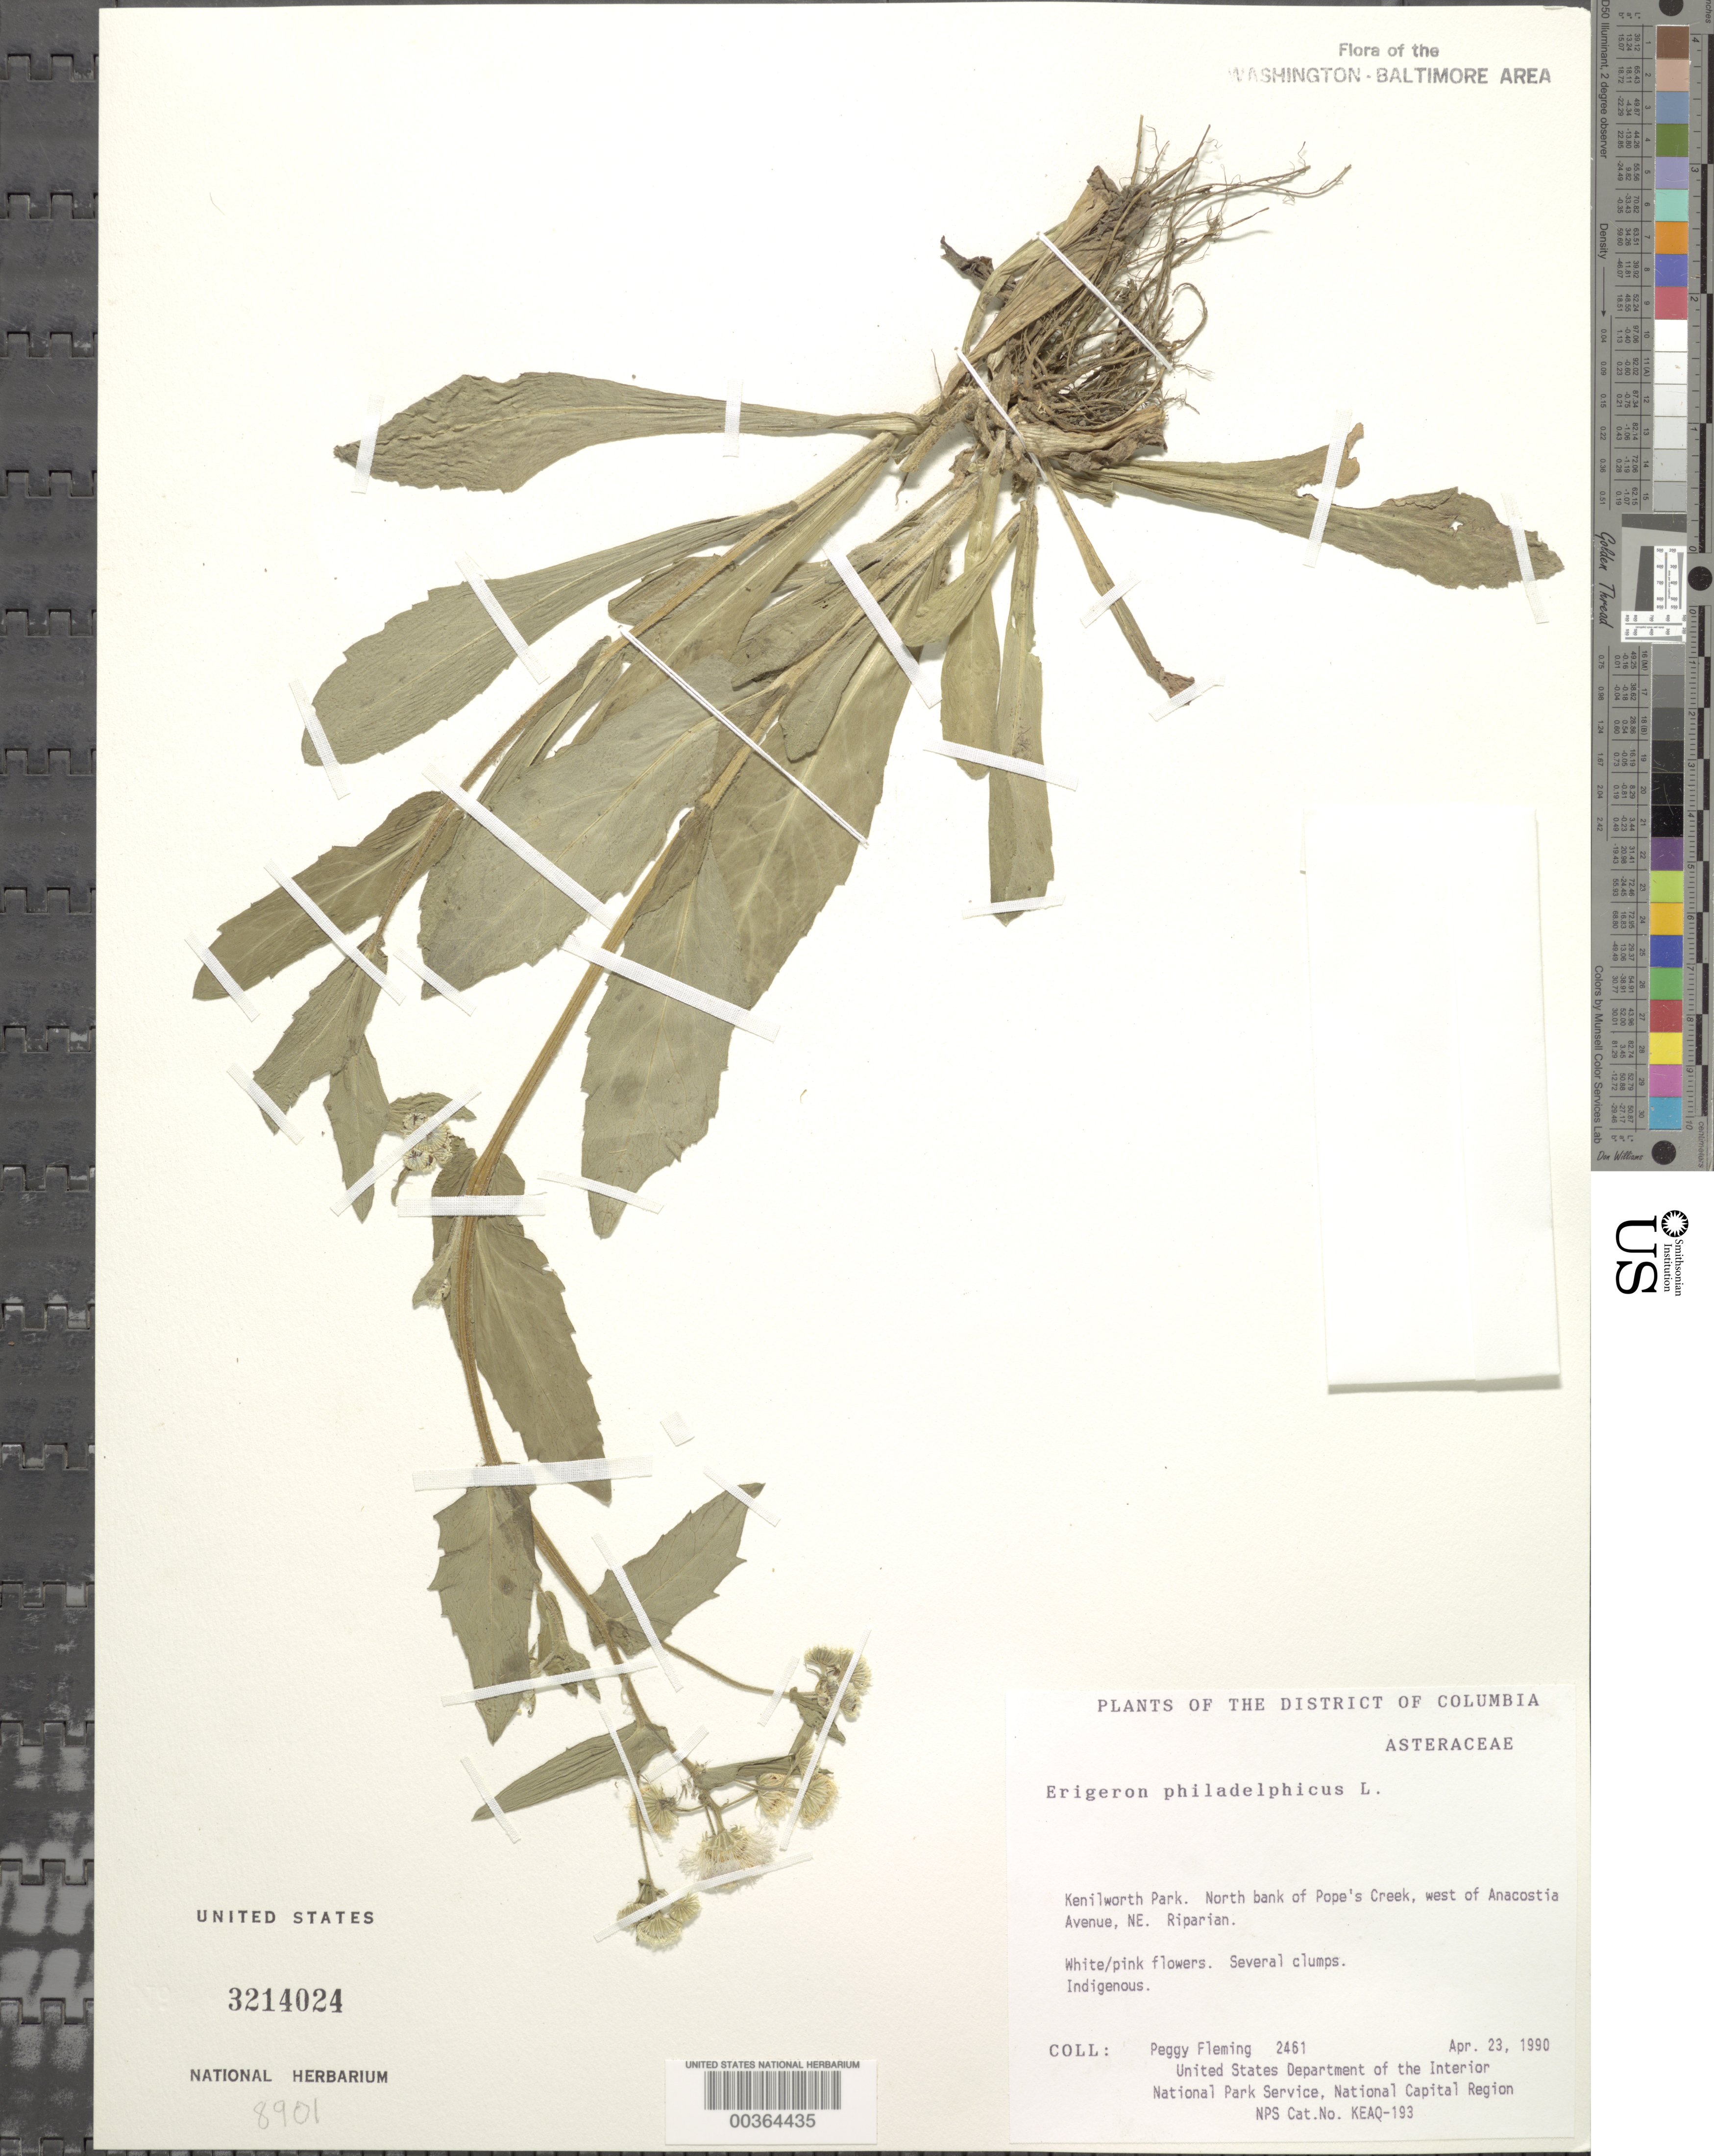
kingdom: Plantae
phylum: Tracheophyta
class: Magnoliopsida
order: Asterales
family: Asteraceae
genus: Erigeron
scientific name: Erigeron philadelphicus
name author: L.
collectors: P. Fleming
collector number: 2461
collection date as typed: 23 Apr 1990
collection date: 1990-04-23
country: United States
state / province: District of Columbia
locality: Kenilworth Park, N bank of Pope's Creek, W of Anacostia Ave, NE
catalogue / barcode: US 3214024